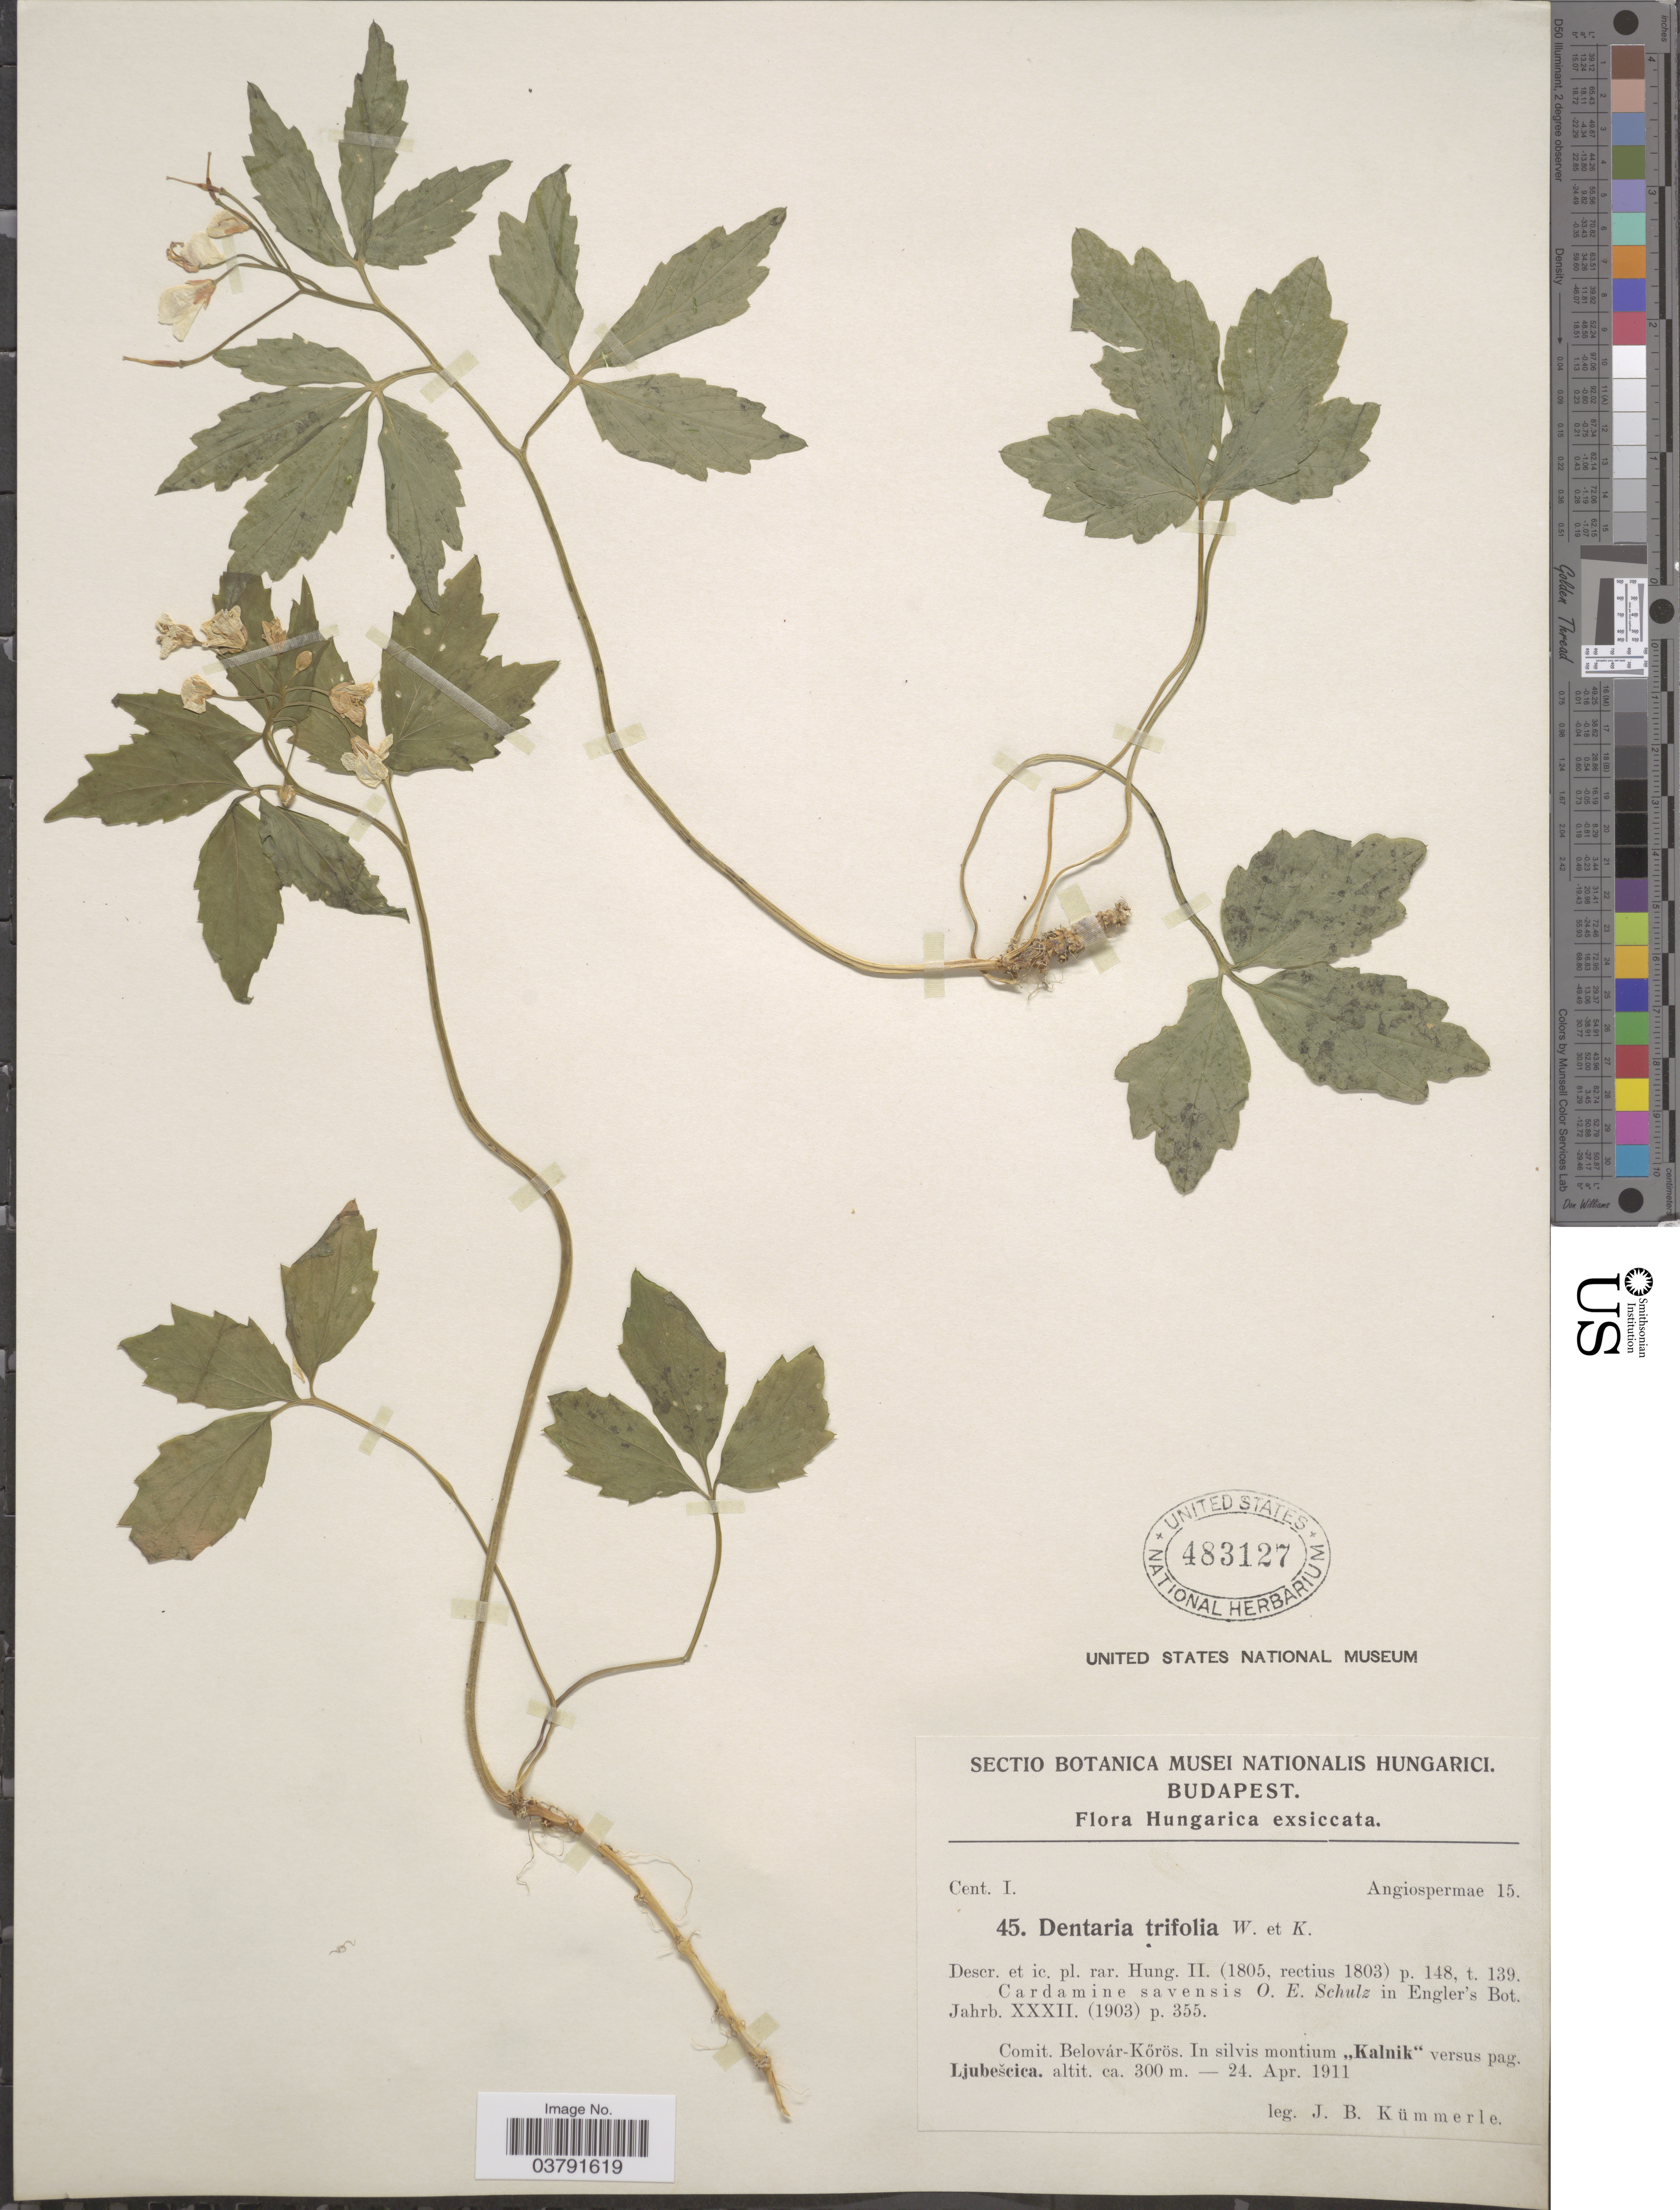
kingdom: Plantae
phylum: Tracheophyta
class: Magnoliopsida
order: Brassicales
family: Brassicaceae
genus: Dentaria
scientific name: Dentaria trifolia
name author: Waldst. & Kit.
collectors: J. Kummerle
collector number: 45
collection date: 1911-04-24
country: Hungary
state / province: Budapest, Capital District of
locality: Comit. Belovár-Kőrös. In silvis montium "Kalnik" versus pag. Ljubešcica.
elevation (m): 300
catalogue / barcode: US 483127